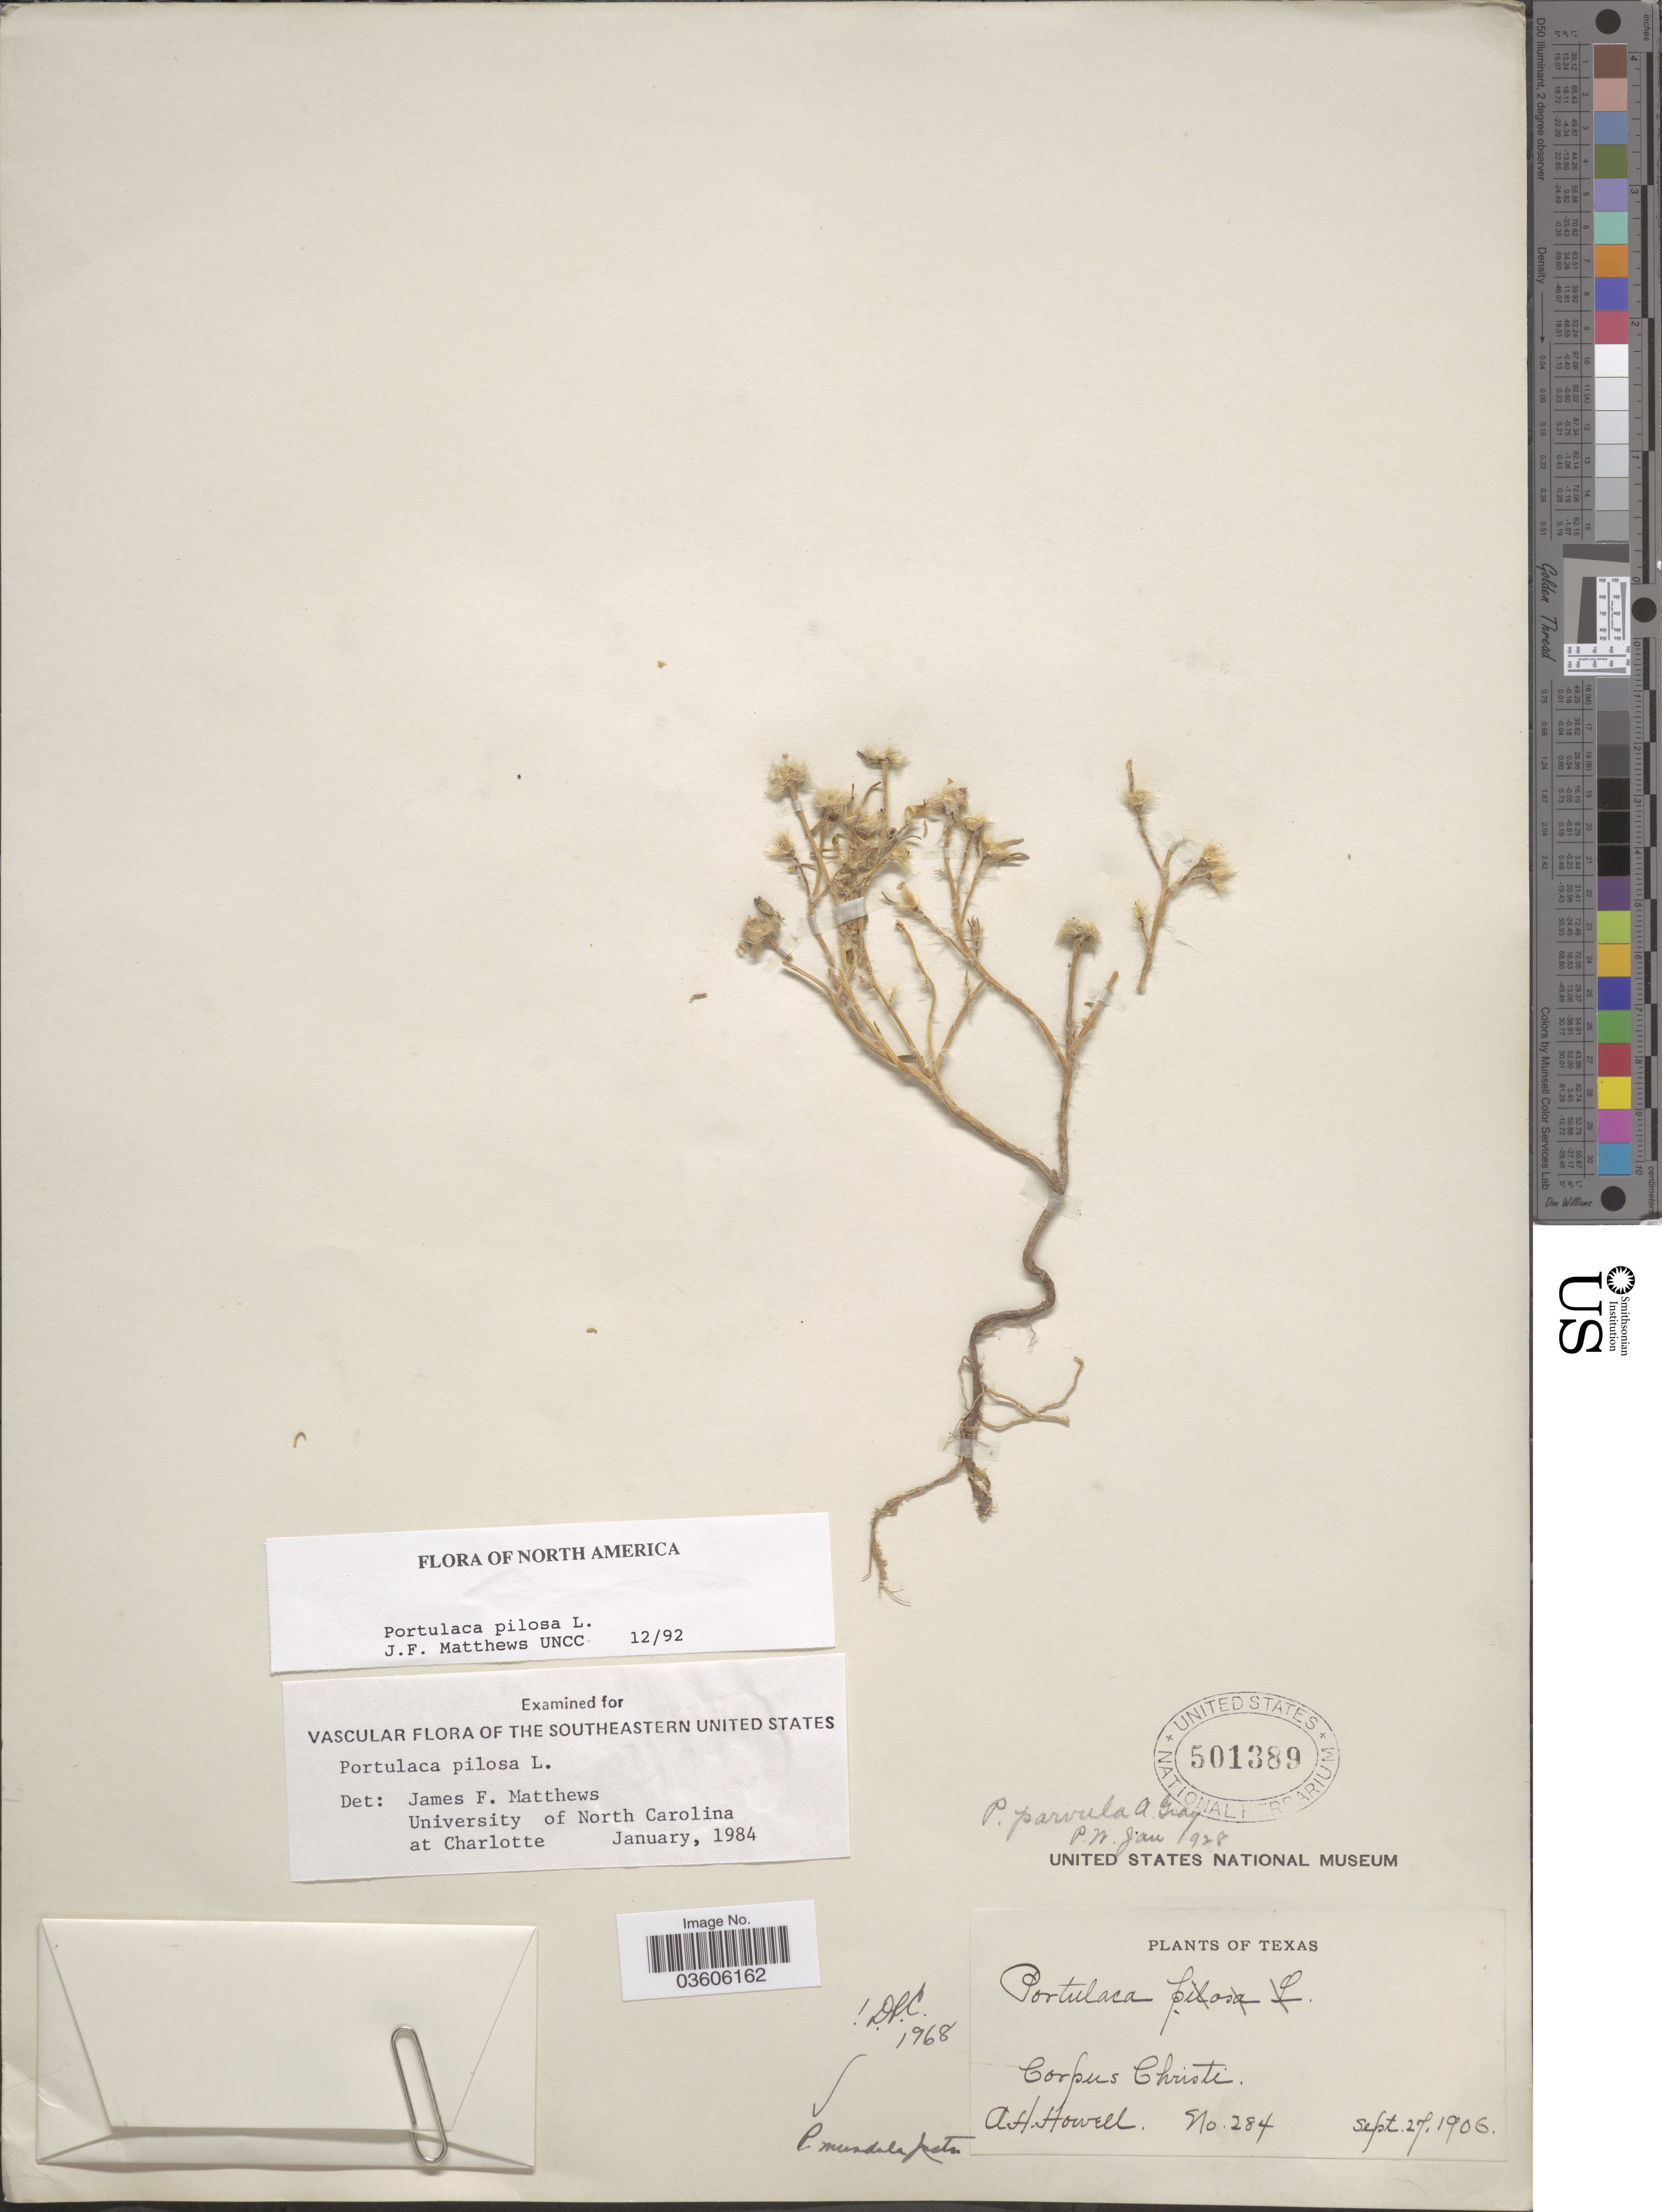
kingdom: Plantae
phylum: Tracheophyta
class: Magnoliopsida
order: Caryophyllales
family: Portulacaceae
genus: Portulaca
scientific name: Portulaca pilosa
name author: L.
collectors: A. Howell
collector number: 284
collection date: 1906-09-27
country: United States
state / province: Texas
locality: Corpus Christi.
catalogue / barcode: US 501389